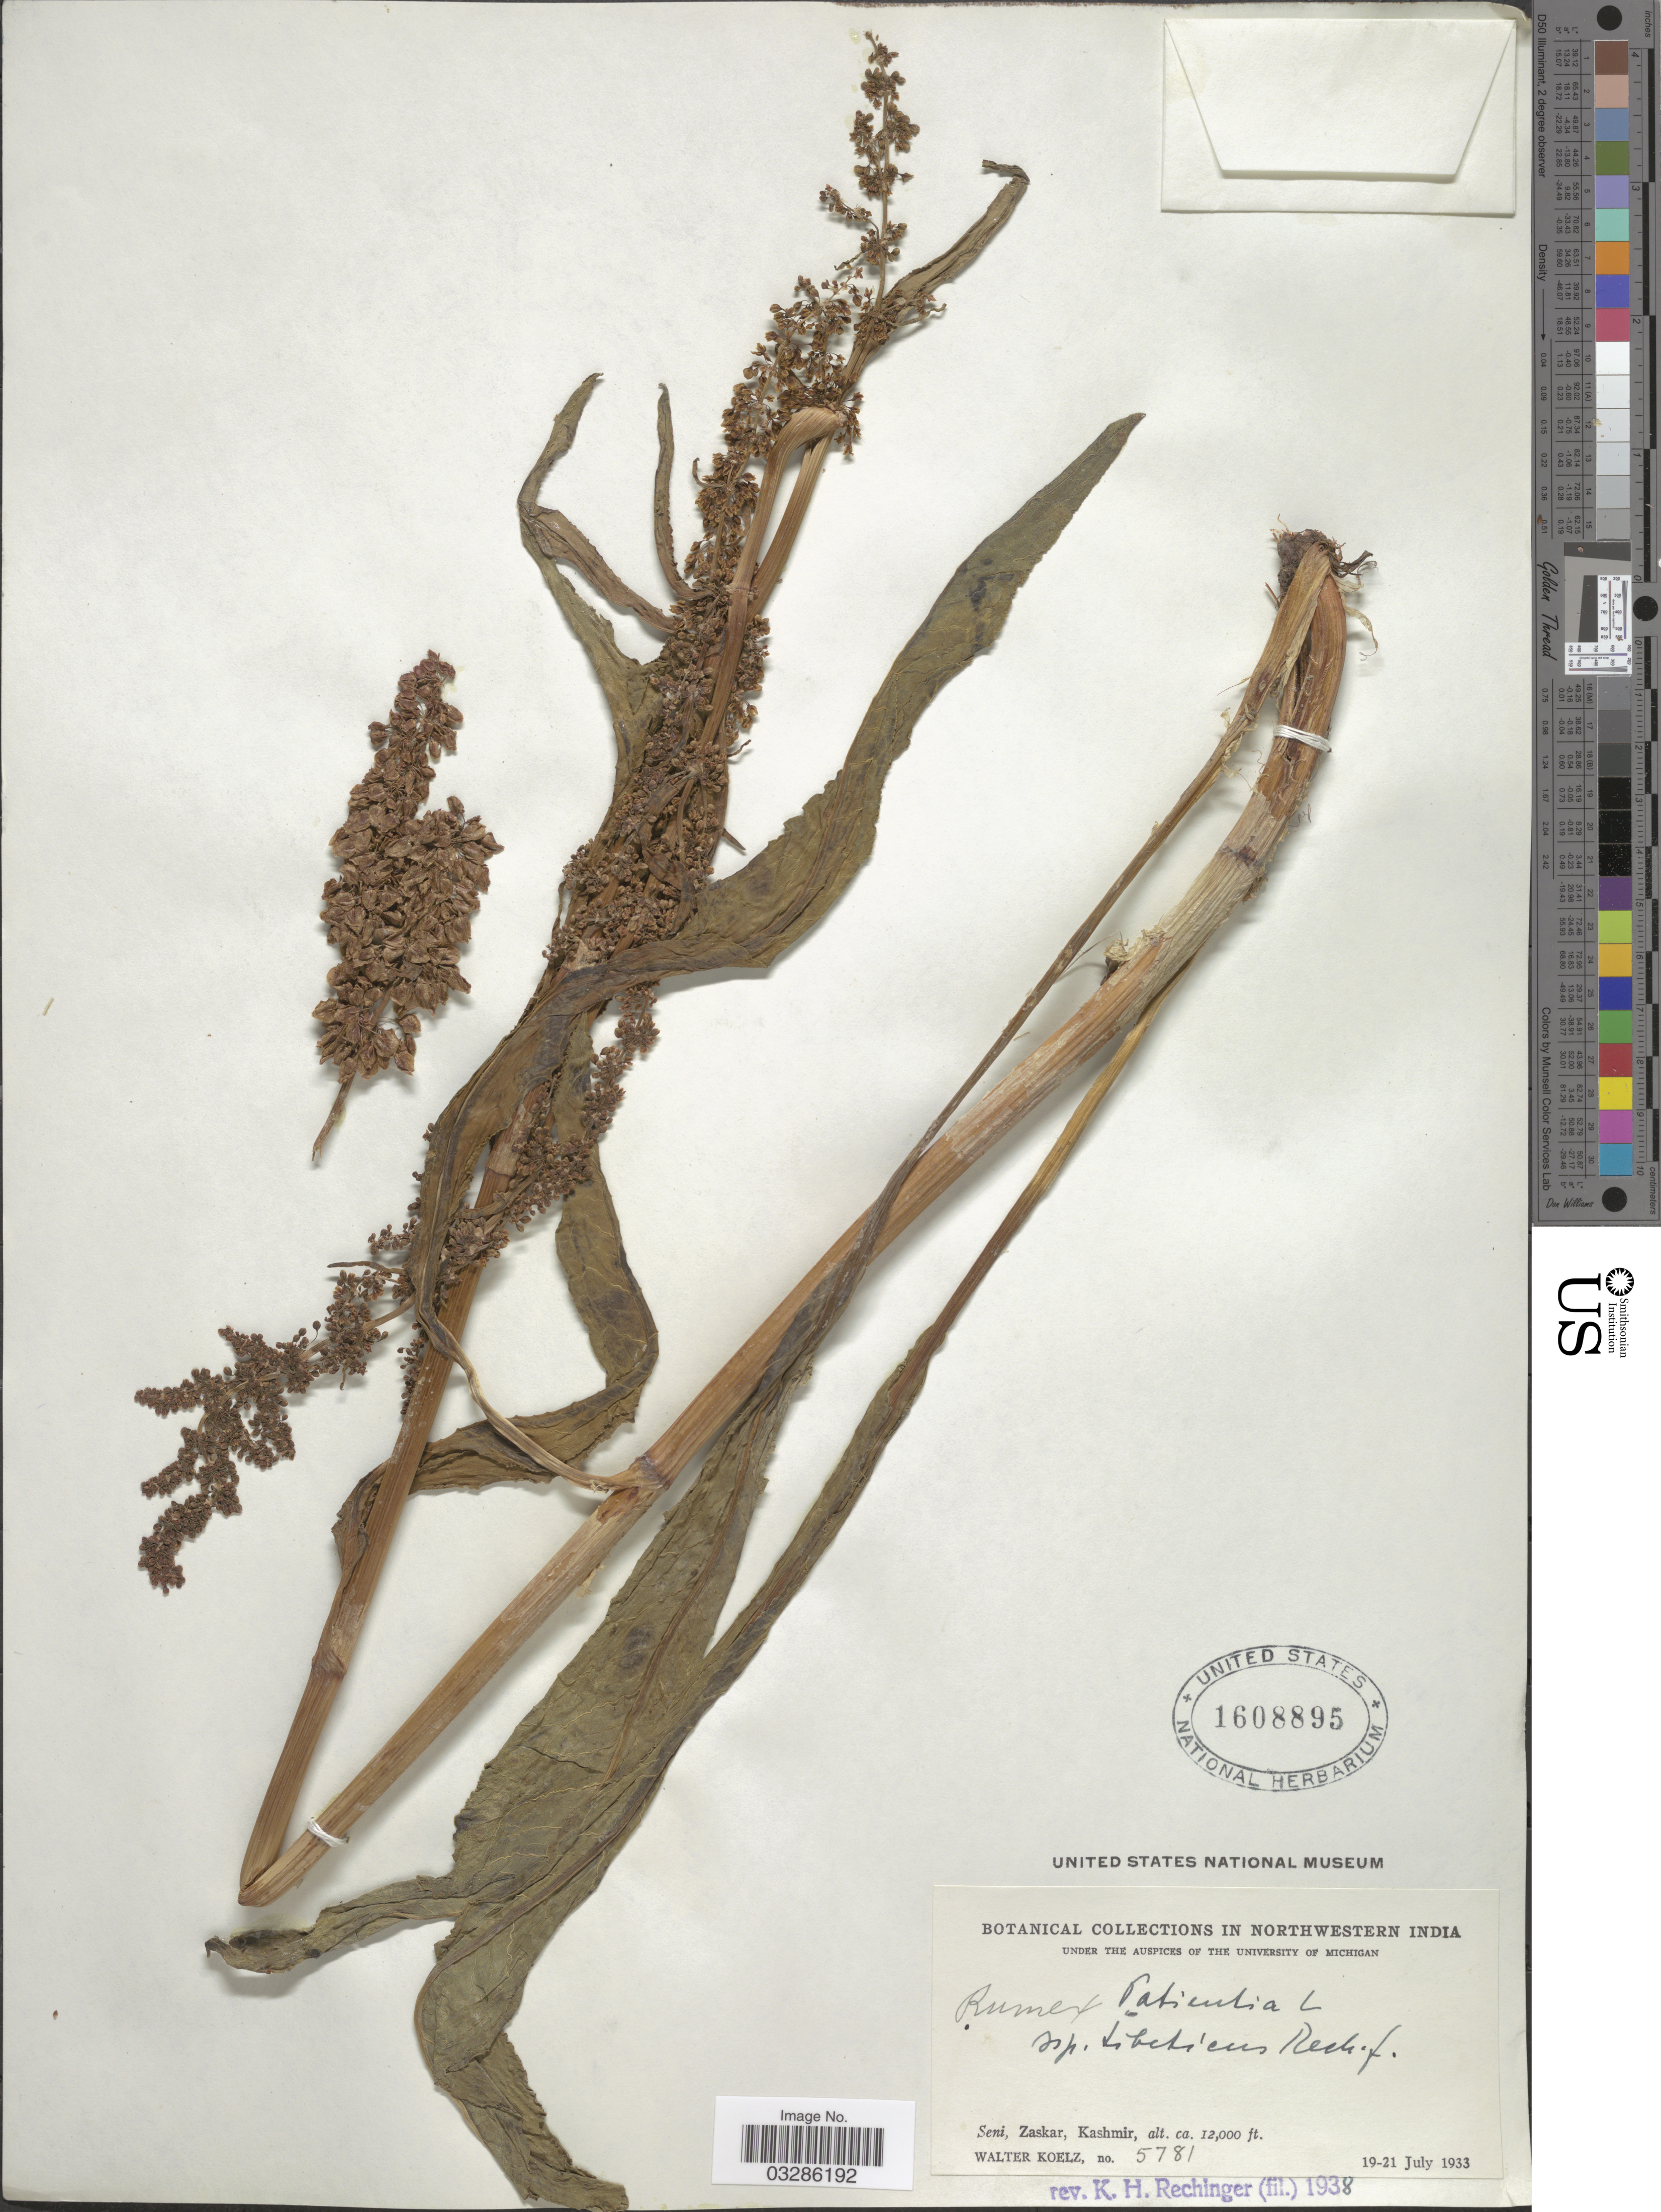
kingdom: Plantae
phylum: Tracheophyta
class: Magnoliopsida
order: Caryophyllales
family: Polygonaceae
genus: Rumex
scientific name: Rumex patientia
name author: L.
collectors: W. N. Koelz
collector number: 5781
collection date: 1933-07-19/1933-07-21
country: India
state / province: Jammu and Kashmir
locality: Northwestern India. Seni, Zaskar, Kashmir.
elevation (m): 3658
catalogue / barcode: US 1608895